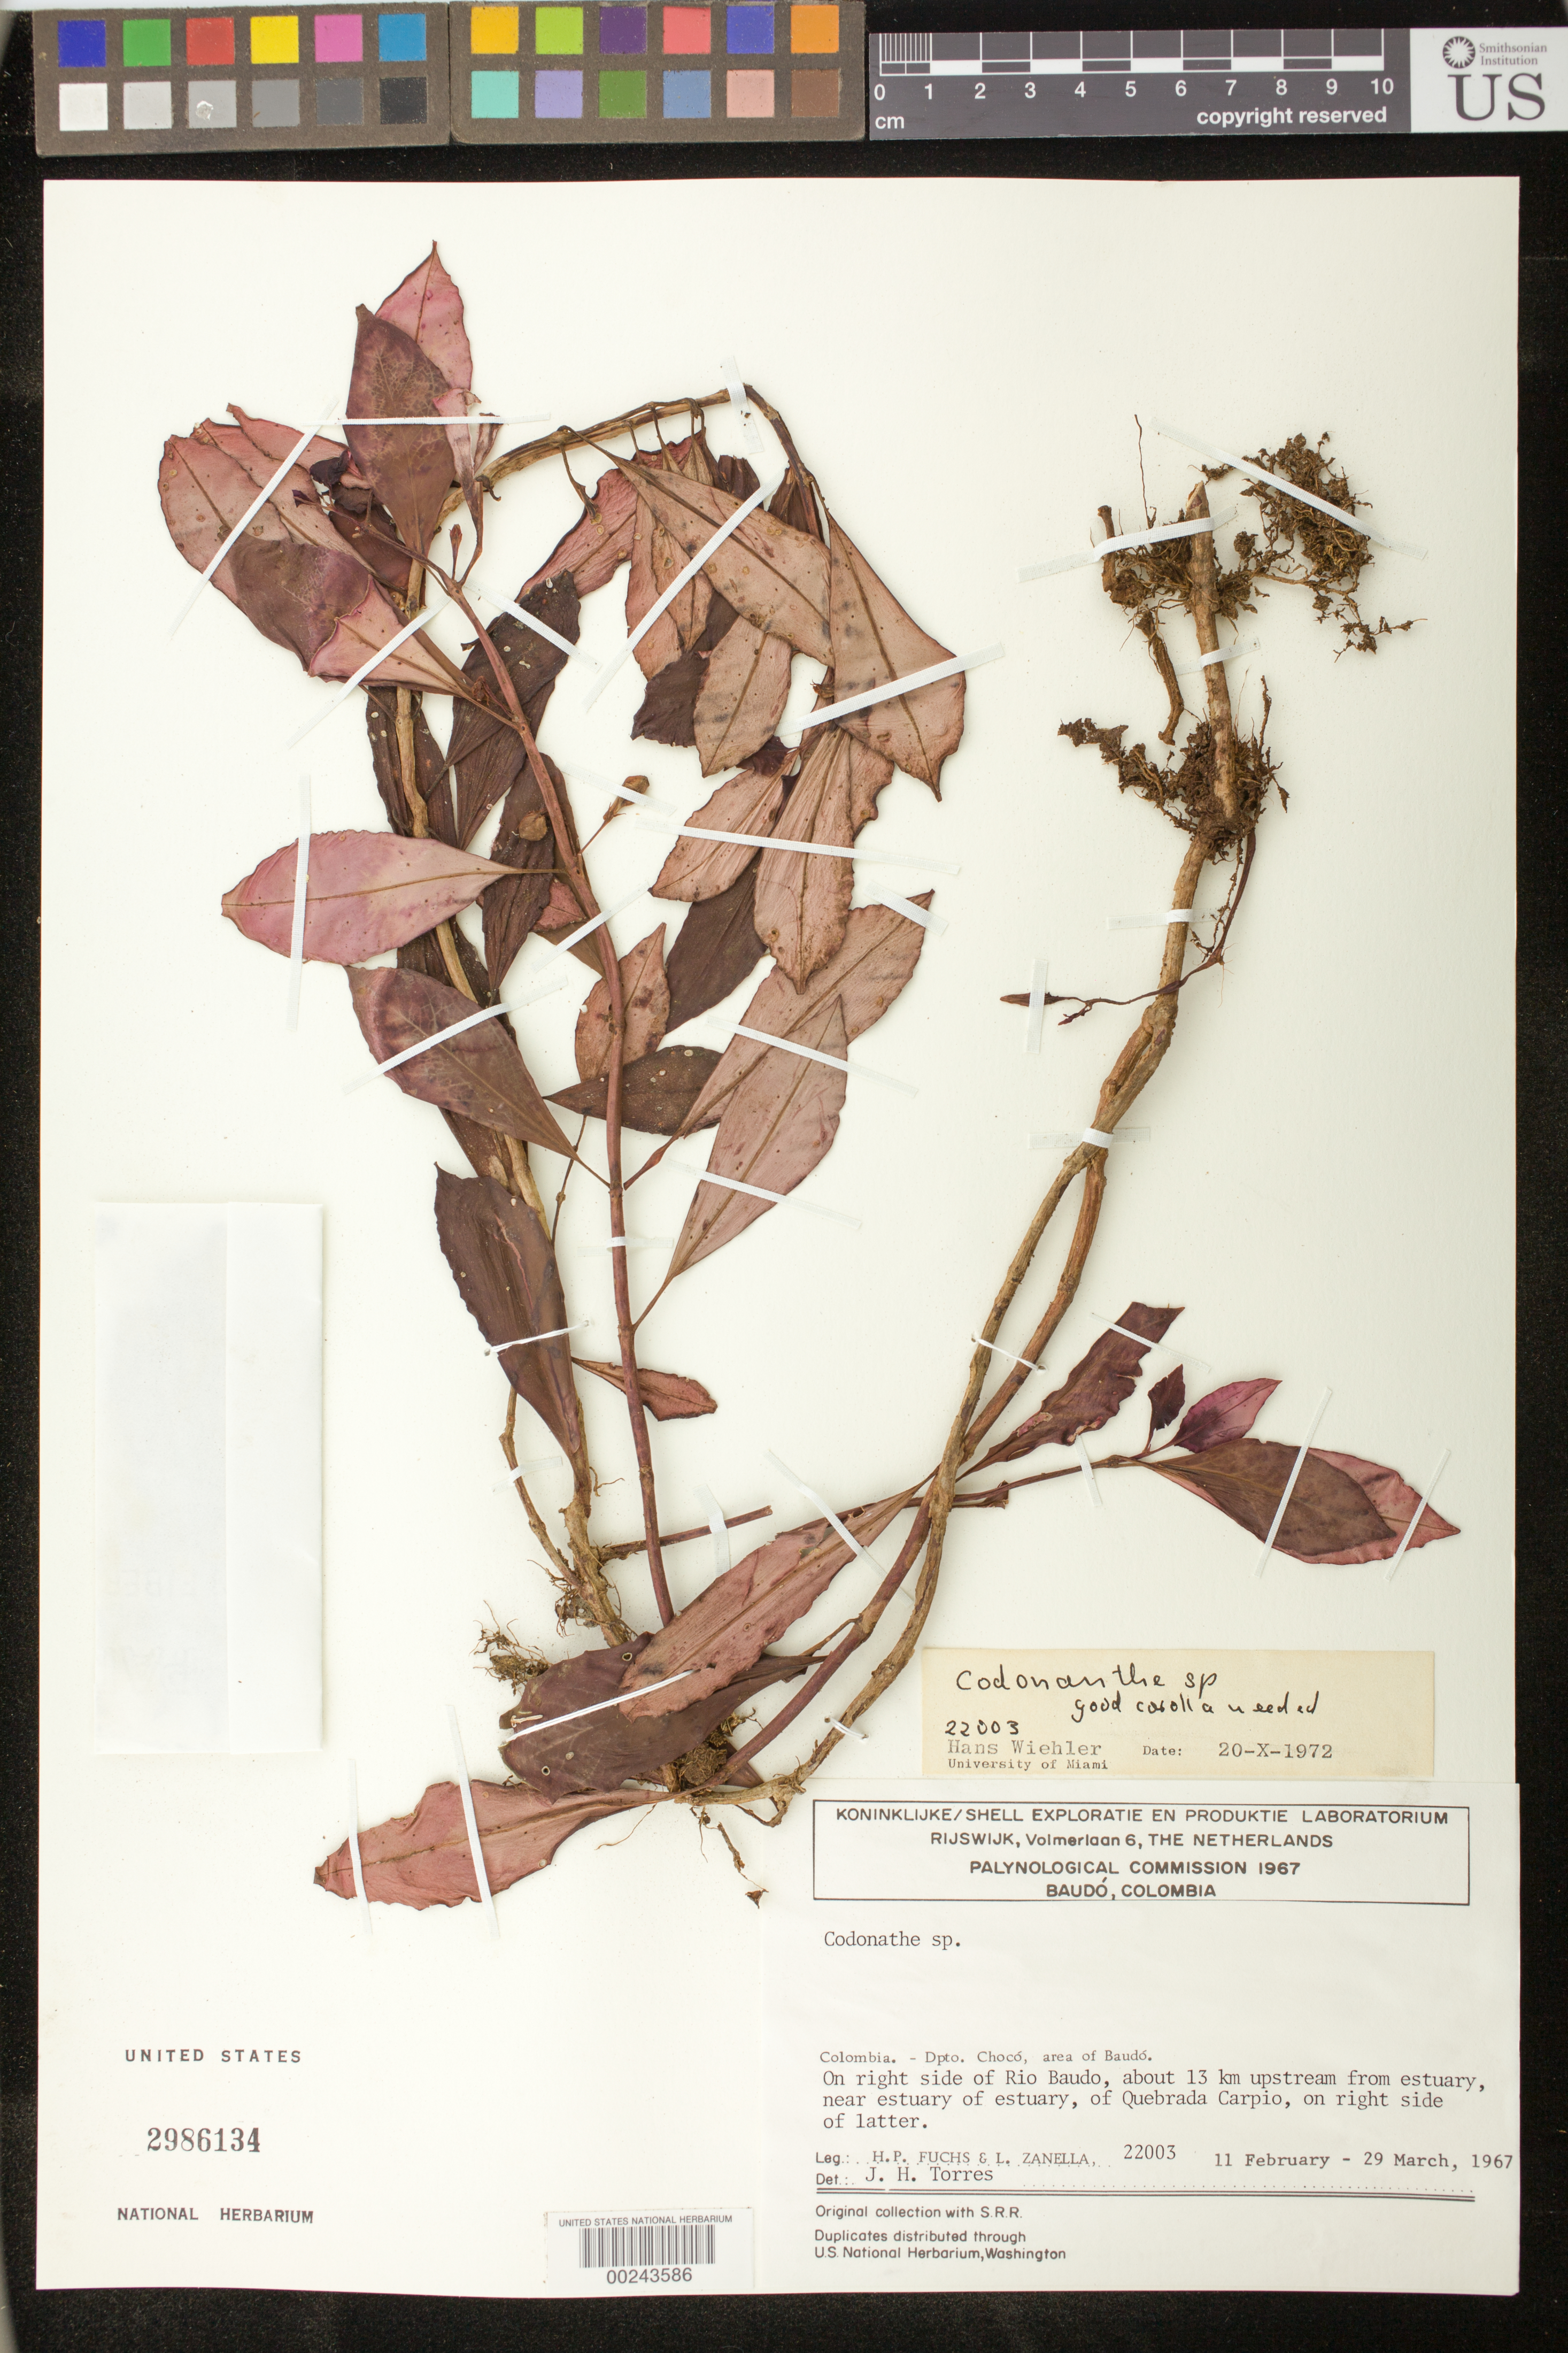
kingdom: Plantae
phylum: Tracheophyta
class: Magnoliopsida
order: Lamiales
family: Gesneriaceae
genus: Codonanthe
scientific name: Codonanthe uleana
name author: Fritsch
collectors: H. P. Fuchs & L. Zanella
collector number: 22003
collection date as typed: Feb-Mar 1967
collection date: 1967-02/1967-03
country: Colombia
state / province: Chocó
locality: Area of Baudo, on right side of Rio Baudo, about 13 km upstream from estuary, near estuary of estuary, of Quebrada Carpio, ...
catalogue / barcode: US 2986134